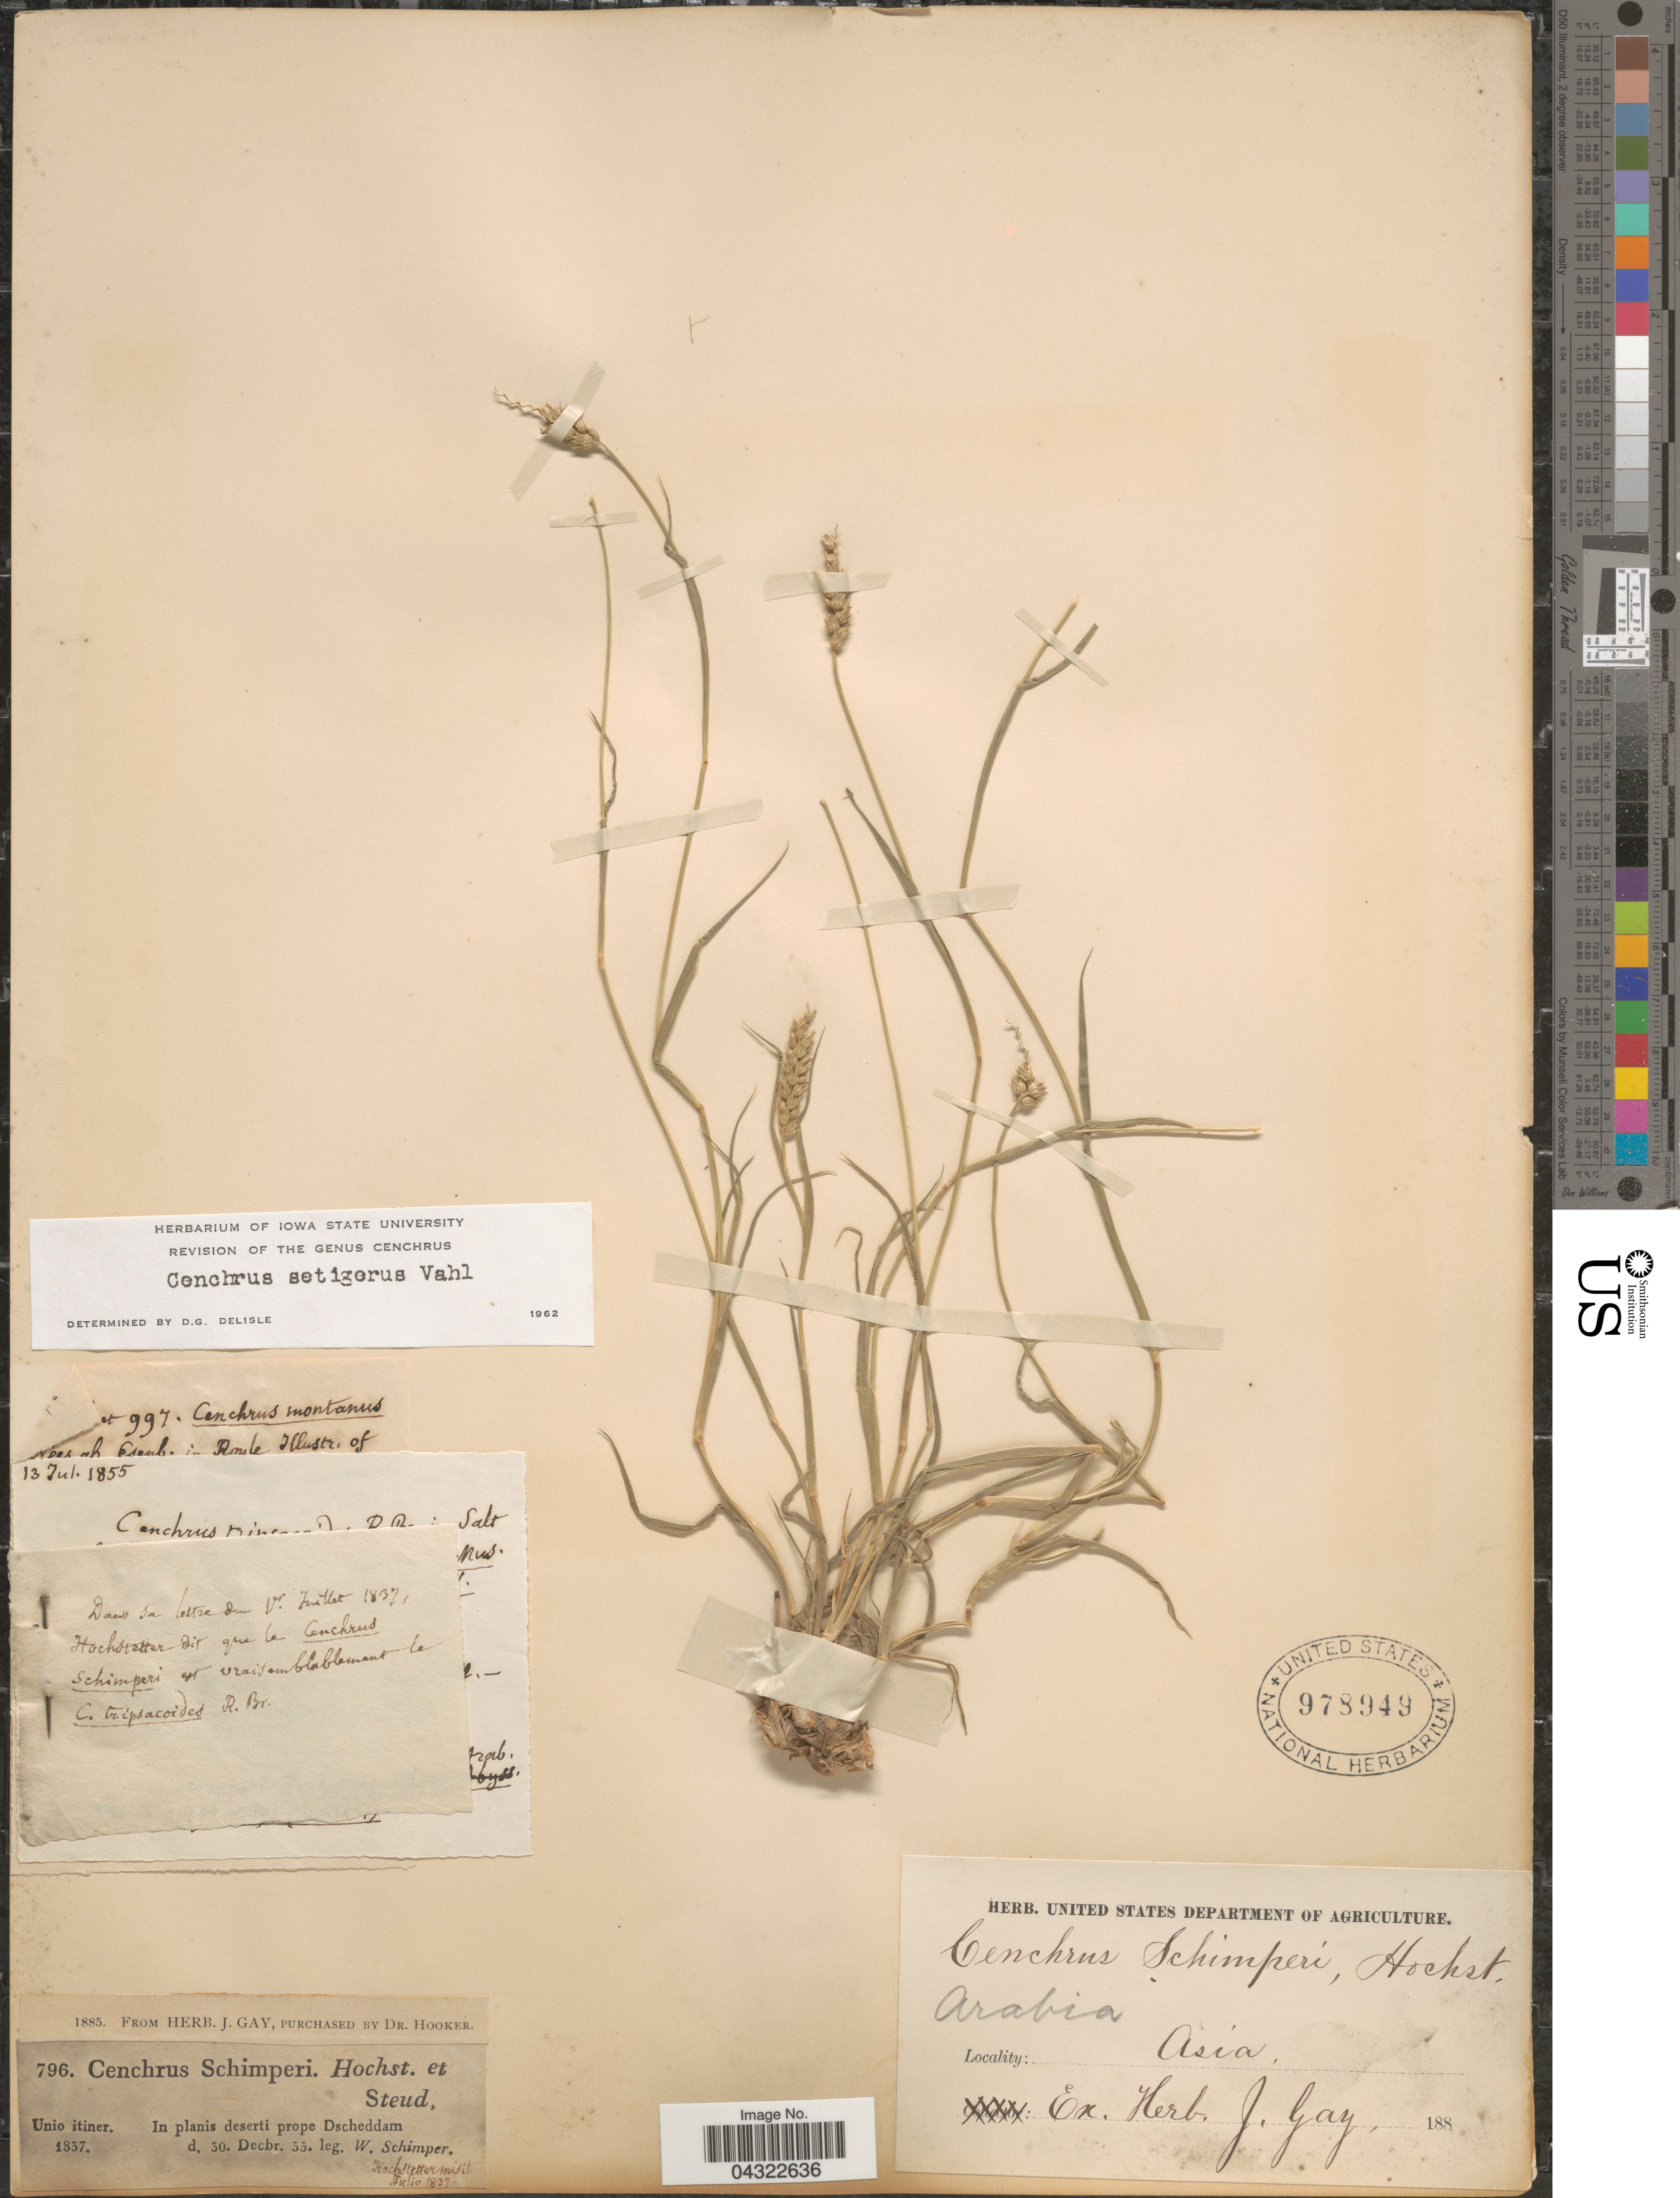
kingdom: Plantae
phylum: Tracheophyta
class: Liliopsida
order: Poales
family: Poaceae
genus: Cenchrus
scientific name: Cenchrus setiger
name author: Vahl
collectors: W. Schimper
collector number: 796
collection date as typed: Transcribed d/m/y: 30/12/55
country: Saudi Arabia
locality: Unio itiner. In planis deserti prope Dscheddam. Asia.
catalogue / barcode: US 978949